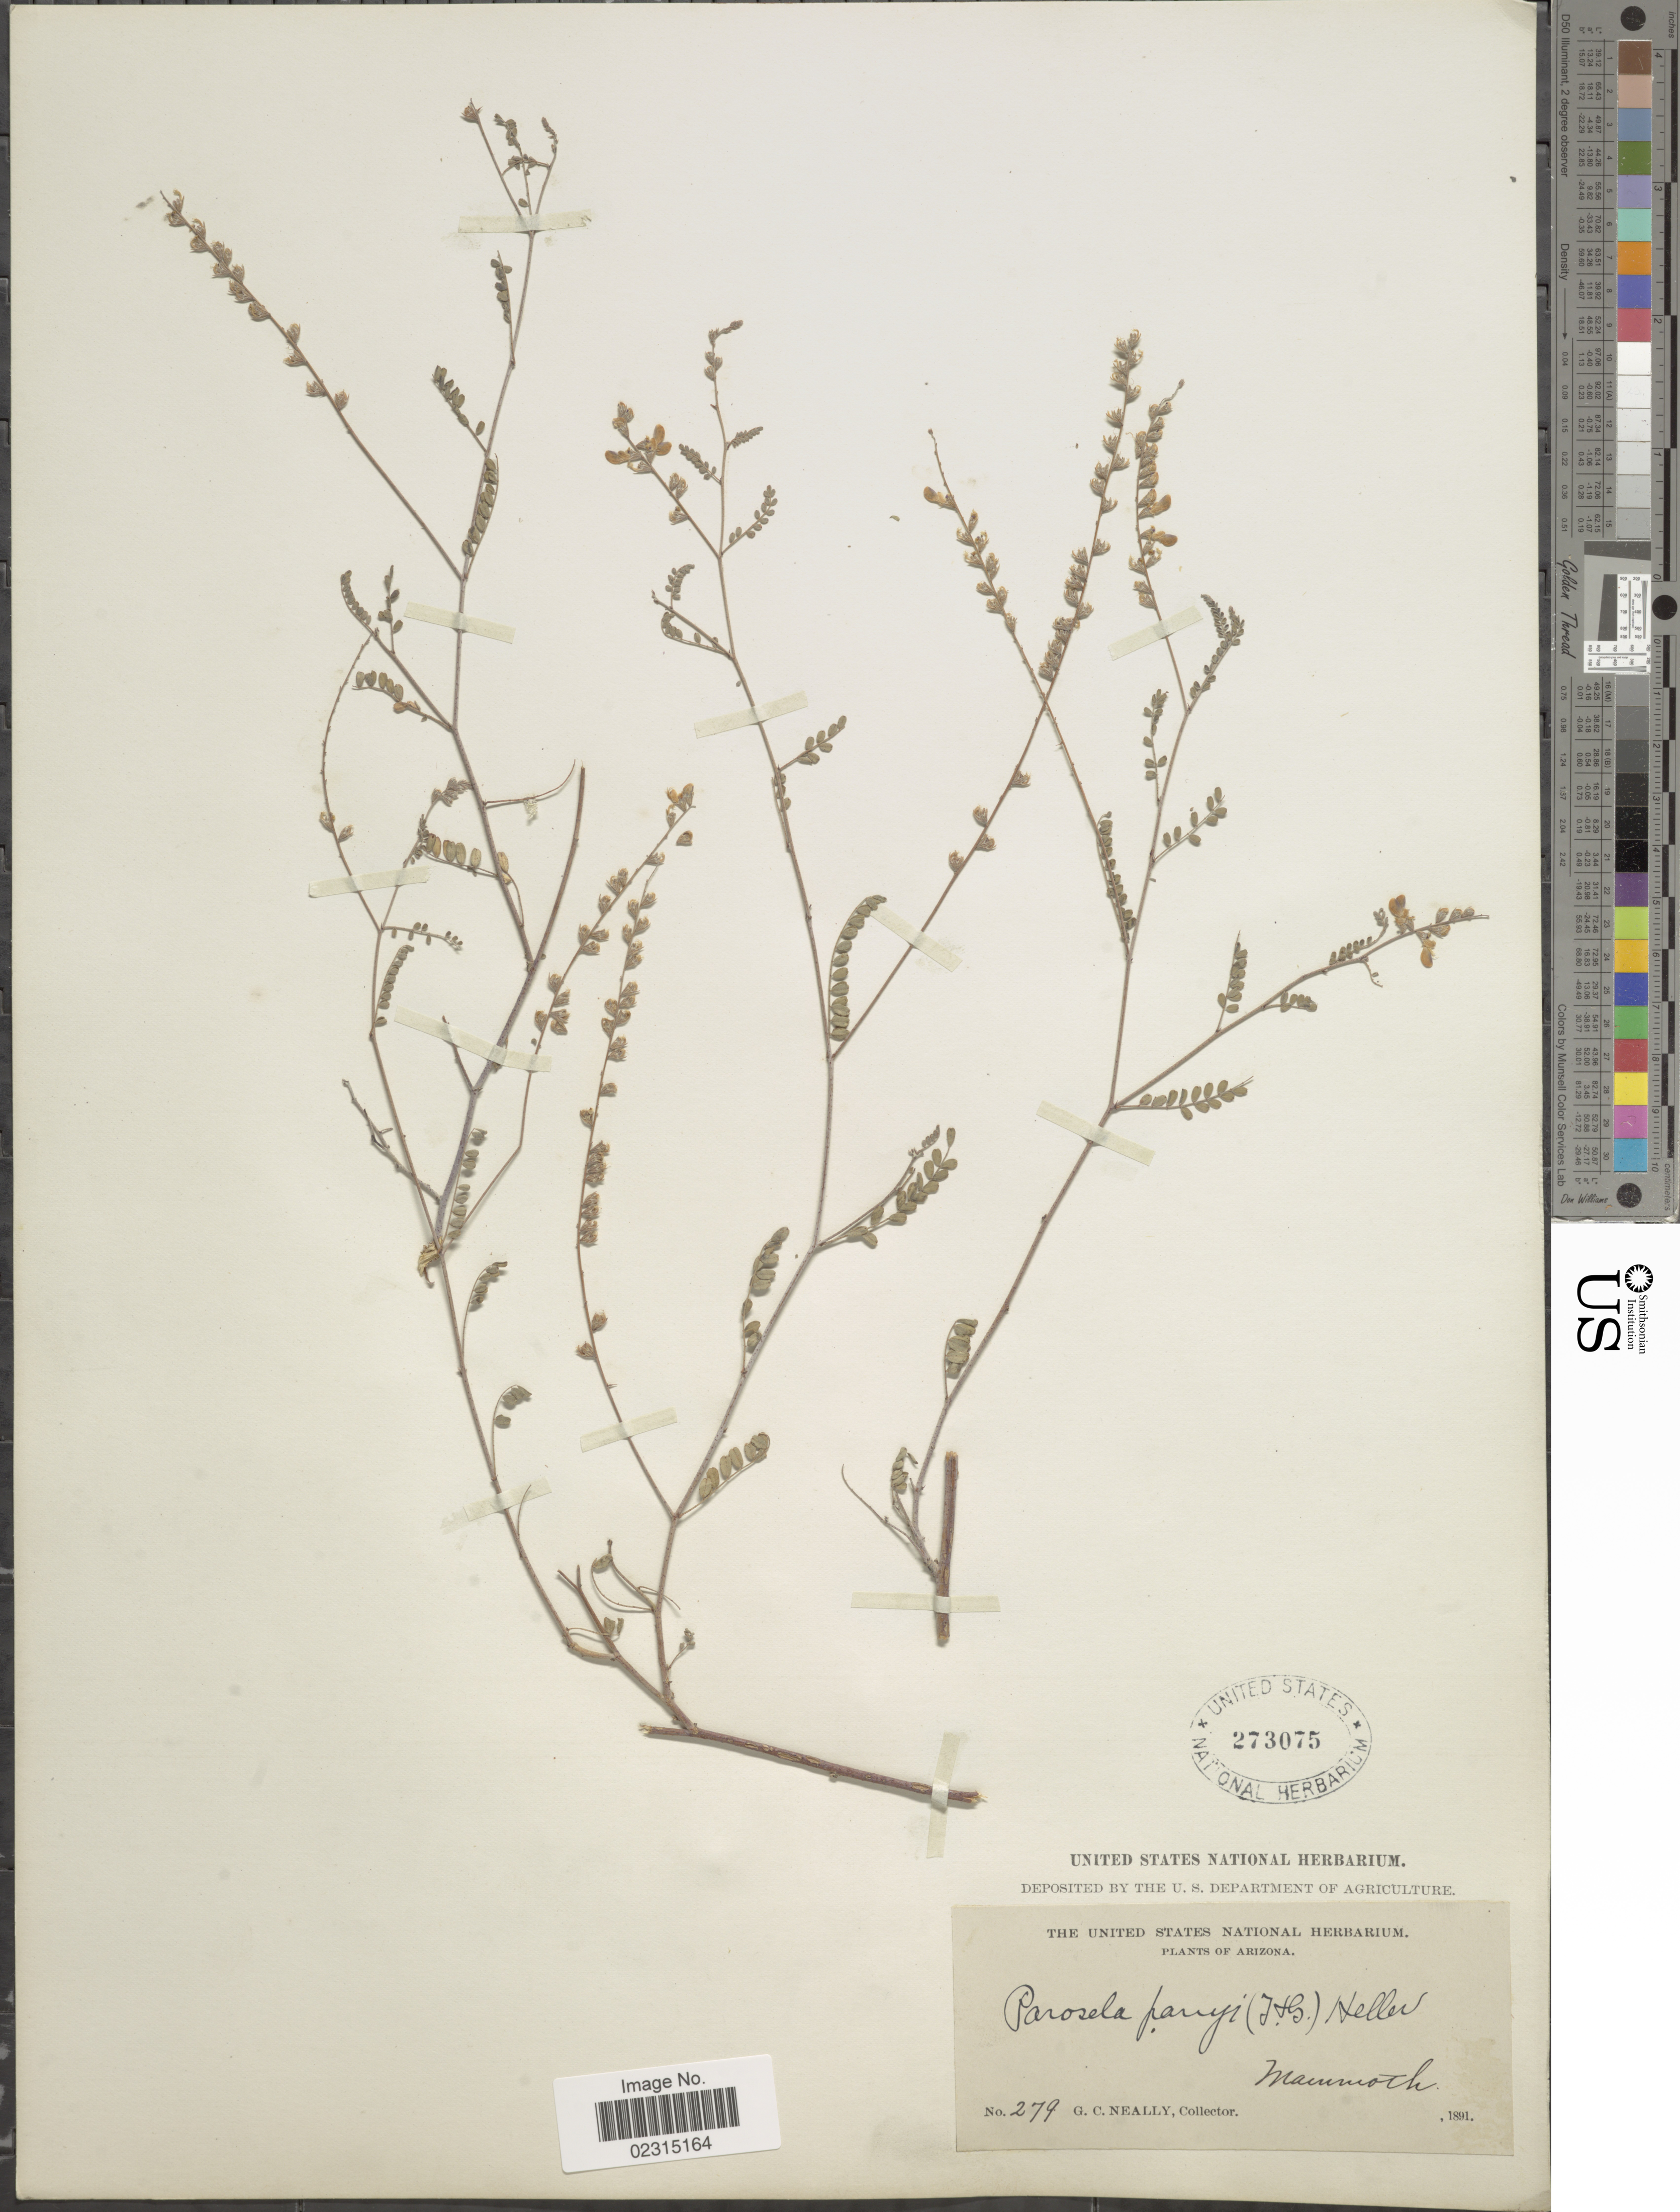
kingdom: Plantae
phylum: Tracheophyta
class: Magnoliopsida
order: Fabales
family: Fabaceae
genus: Marina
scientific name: Marina parryi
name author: (Torr. & A. Gray) Barneby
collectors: G. Neally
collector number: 279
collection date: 1891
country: United States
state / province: Arizona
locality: Mammoth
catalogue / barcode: US 273075